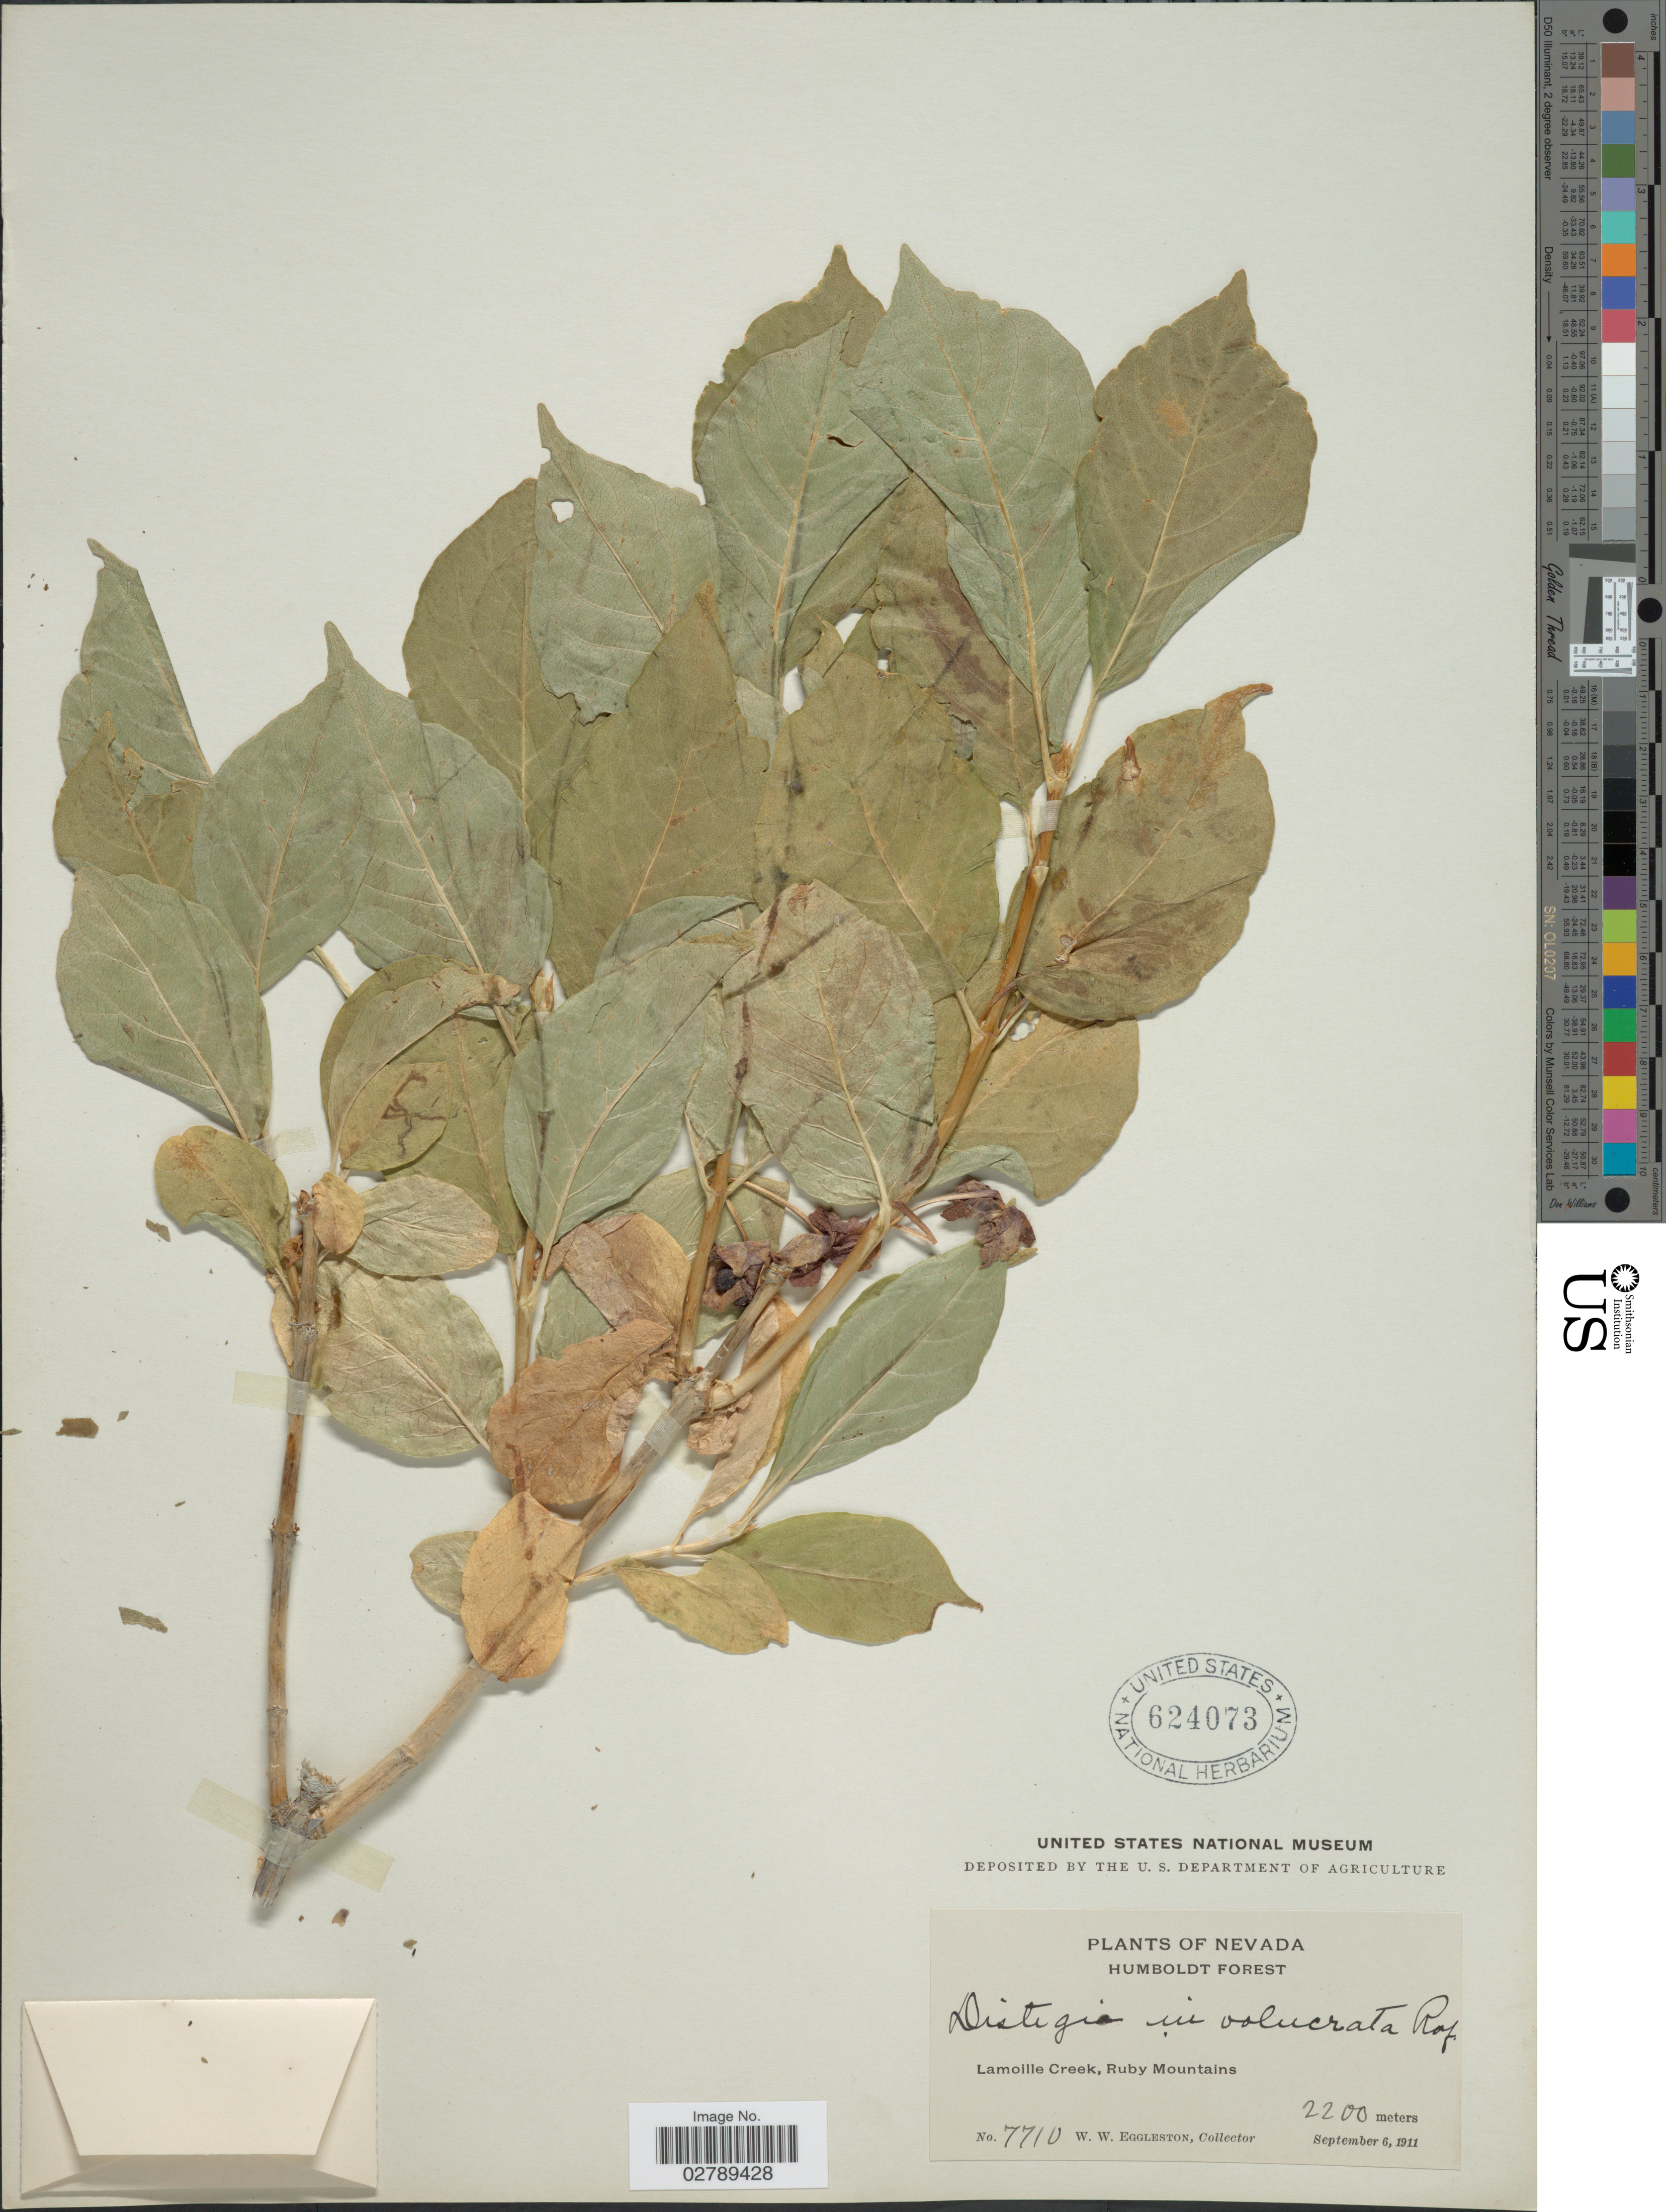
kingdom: Plantae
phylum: Tracheophyta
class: Magnoliopsida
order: Dipsacales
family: Caprifoliaceae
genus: Lonicera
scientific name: Lonicera involucrata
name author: (Richardson) Banks ex Spreng.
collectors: W. W. Eggleston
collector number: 7710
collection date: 1911-09-06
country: United States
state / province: Nevada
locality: Humboldt Forest. Lamoille Creek, Ruby Mountains.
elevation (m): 2200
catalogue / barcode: US 624073